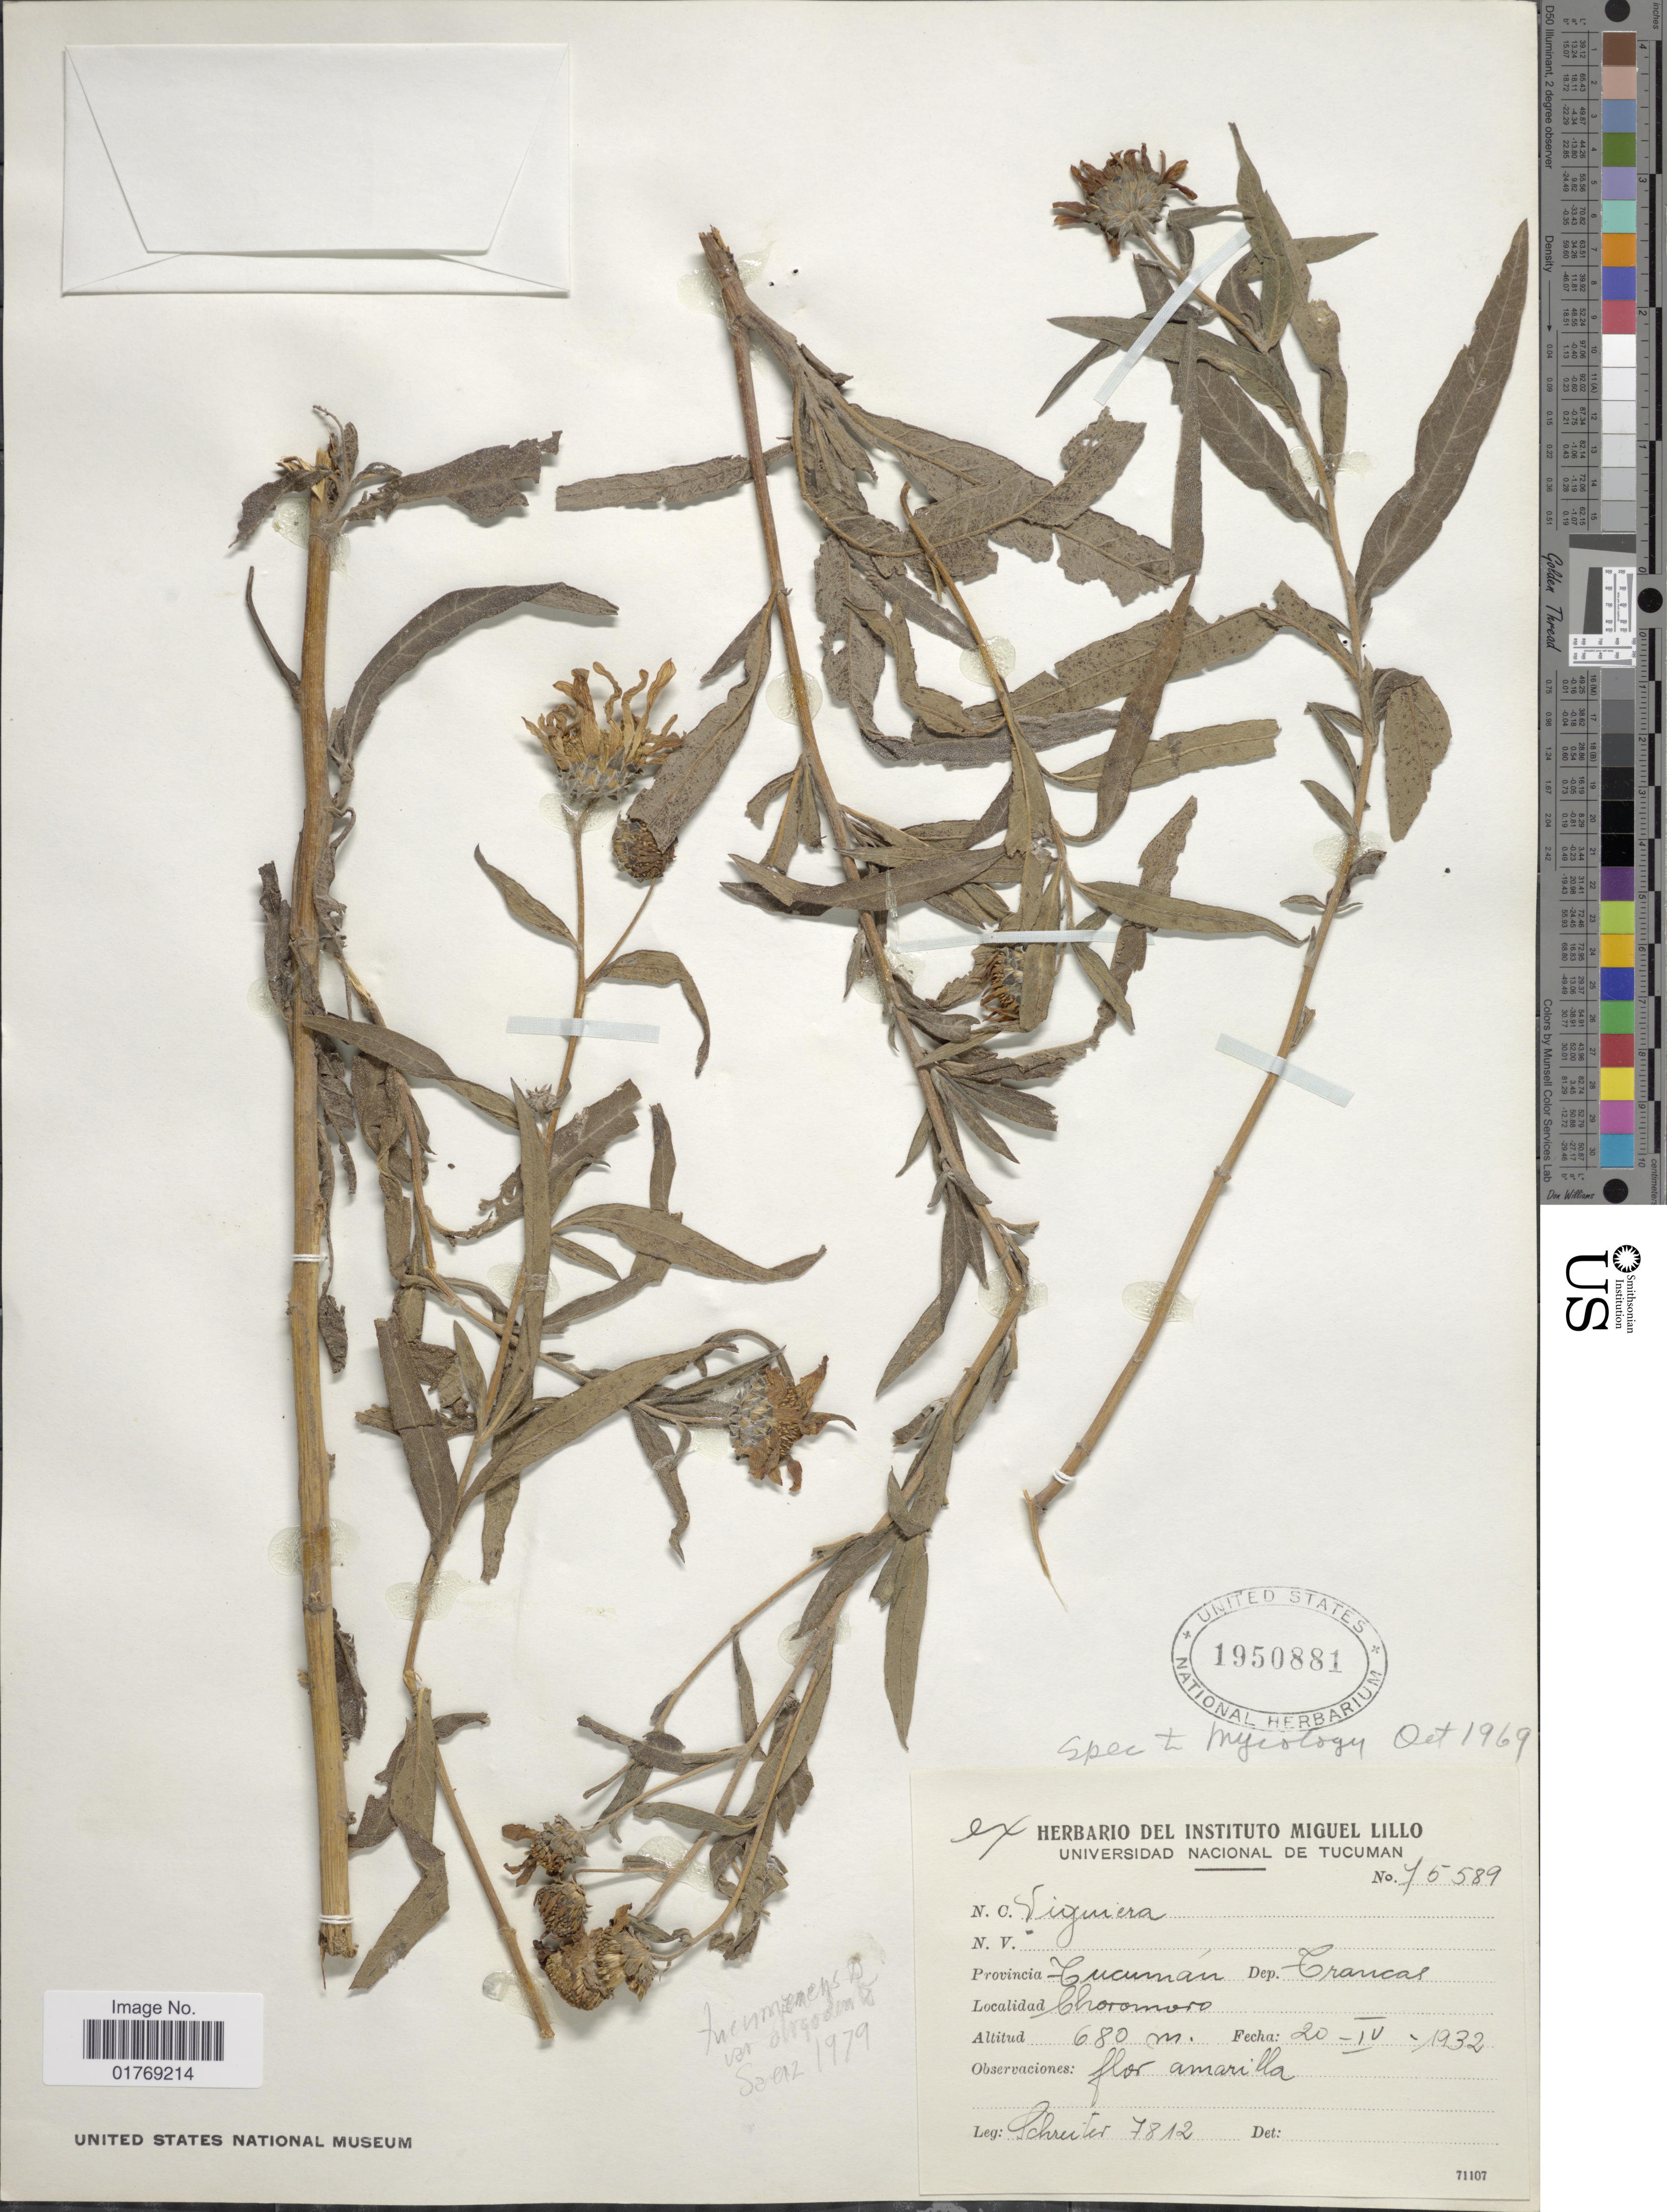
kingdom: Plantae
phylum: Tracheophyta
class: Magnoliopsida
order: Asterales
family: Asteraceae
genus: Viguiera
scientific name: Viguiera tucumanensis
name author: (Hook. & Arn.) Griseb.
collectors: -. Schreiter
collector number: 7812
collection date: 1932-04-20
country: Argentina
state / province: Tucuman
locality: Provincia Tucumán. Dep. Trancas. Choromoro.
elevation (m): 680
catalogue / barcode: US 1950881